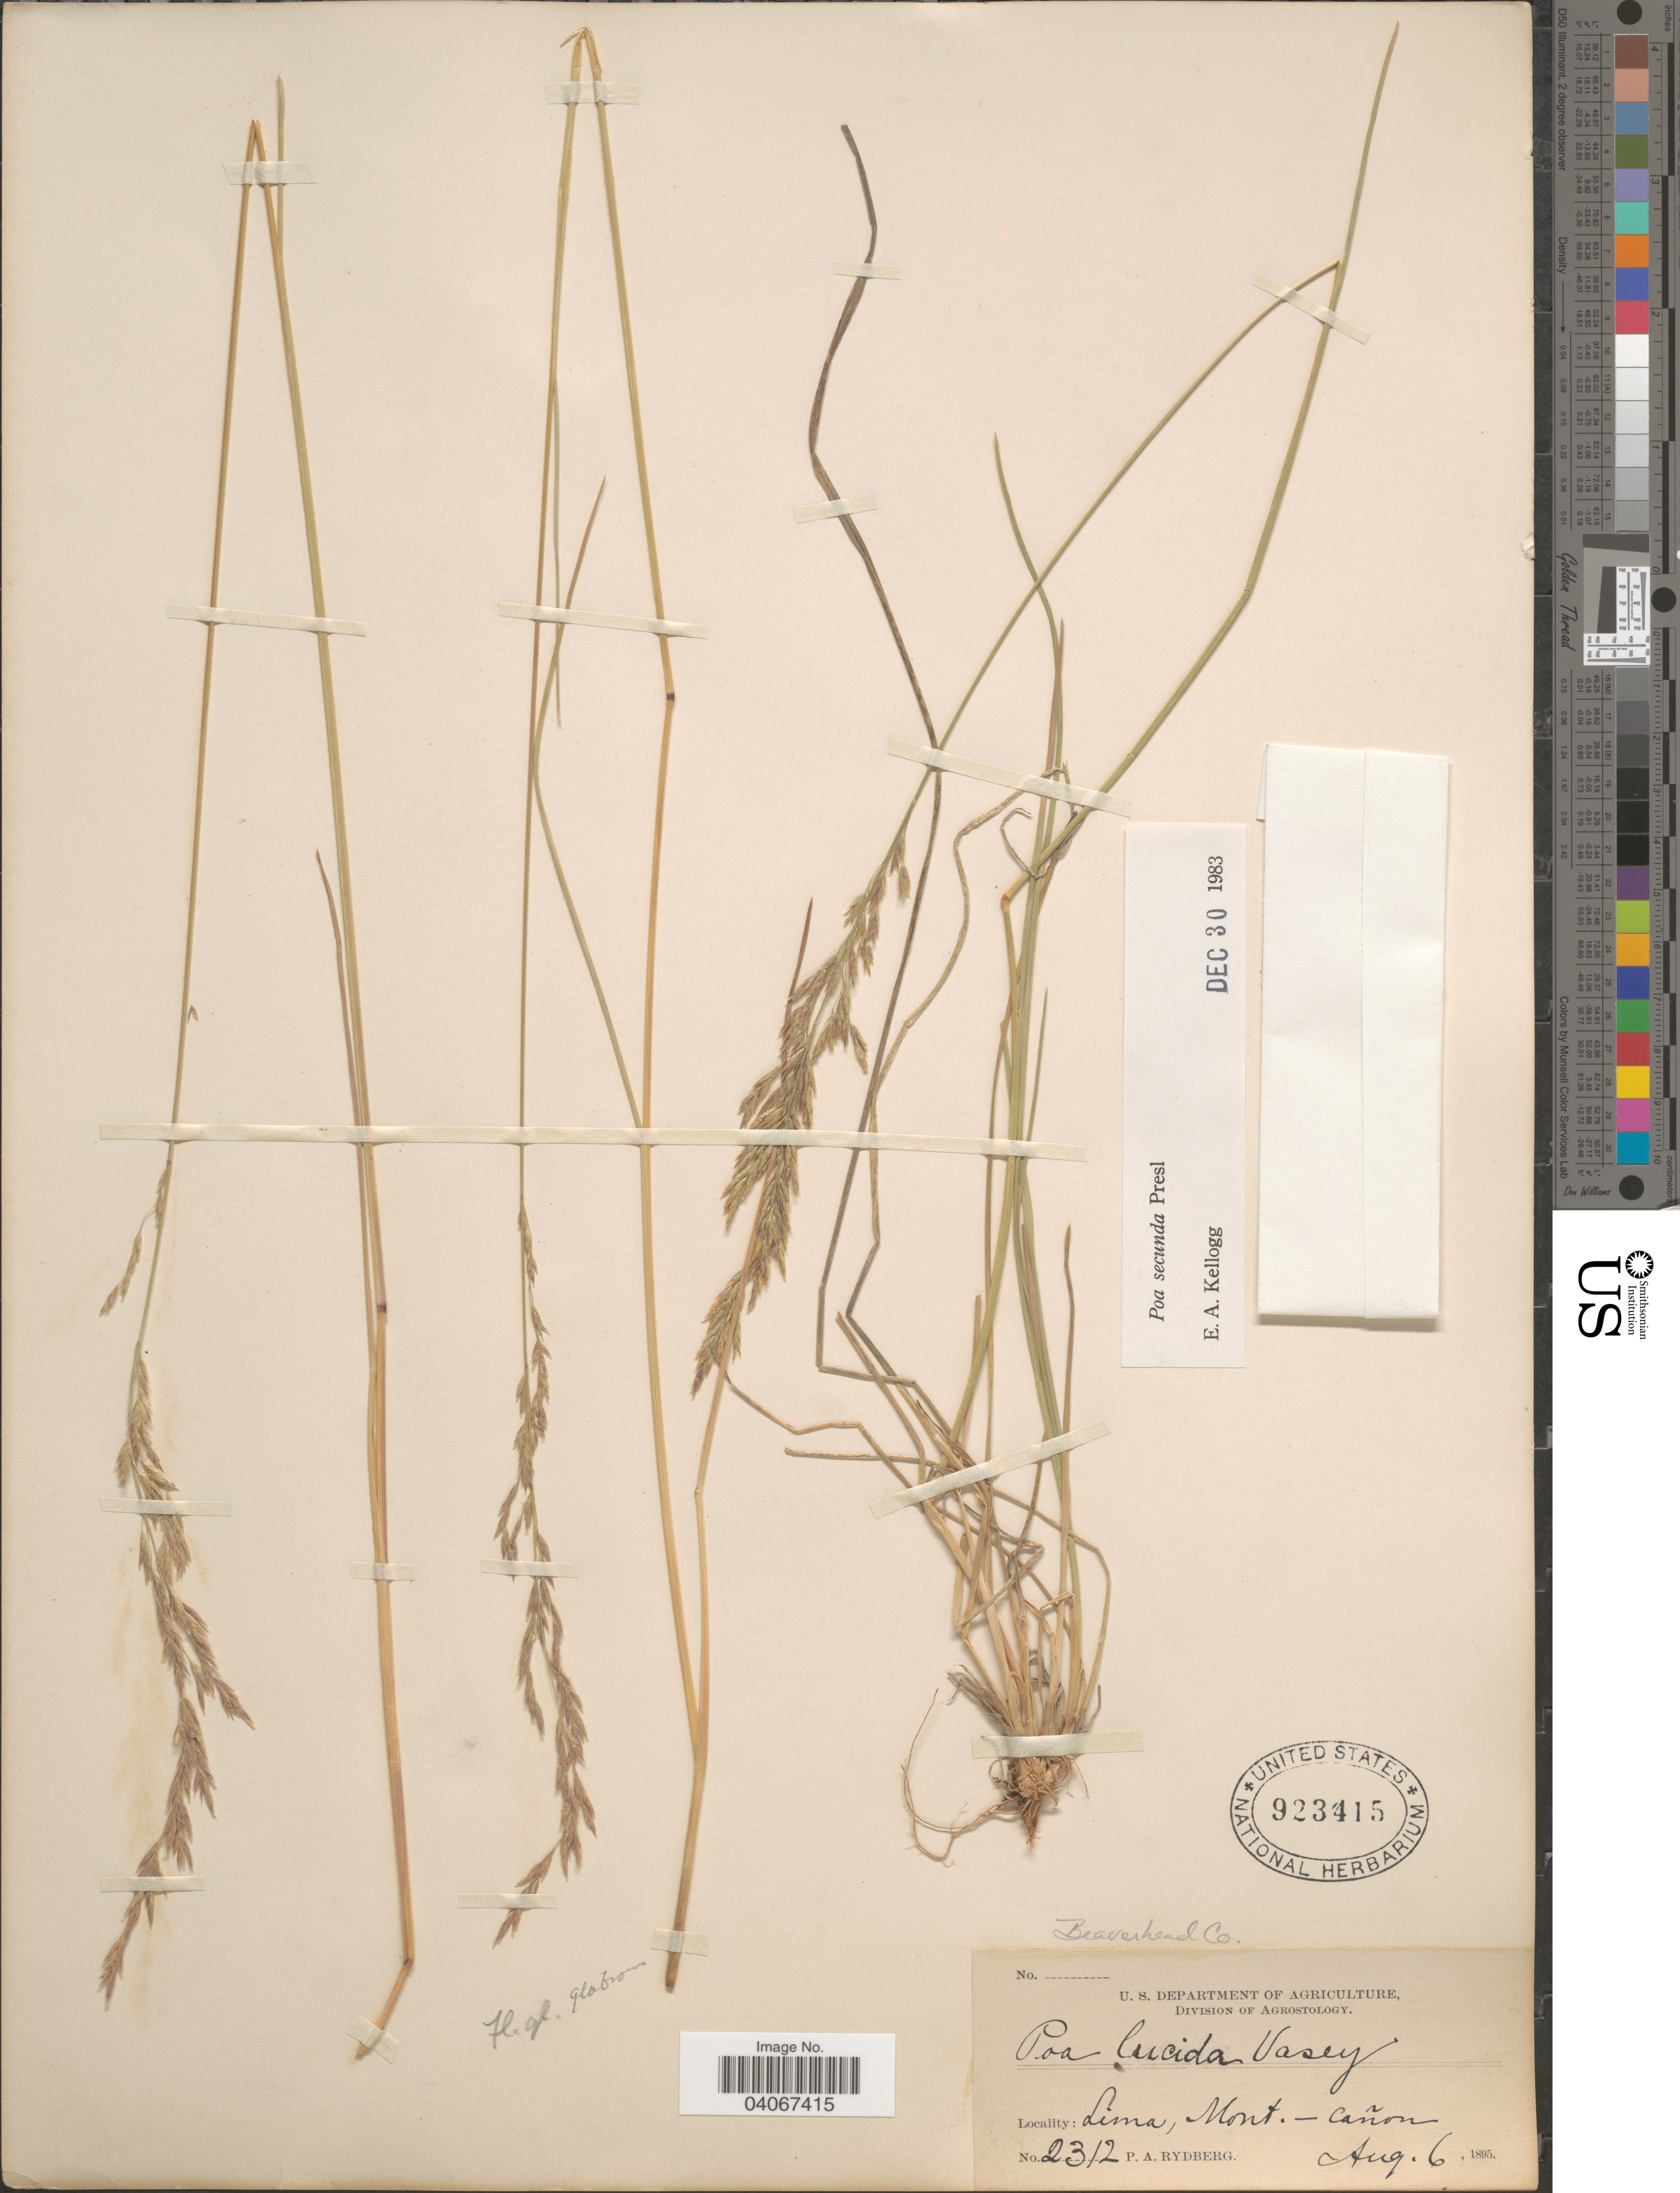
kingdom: Plantae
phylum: Tracheophyta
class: Liliopsida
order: Poales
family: Poaceae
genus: Poa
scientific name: Poa secunda subsp. secunda var. secunda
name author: J. Presl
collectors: P. A. Rydberg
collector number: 2312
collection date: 1895-08-06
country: United States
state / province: Montana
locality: Beaverhead Co. Lima. Cañon.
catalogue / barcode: US 923415